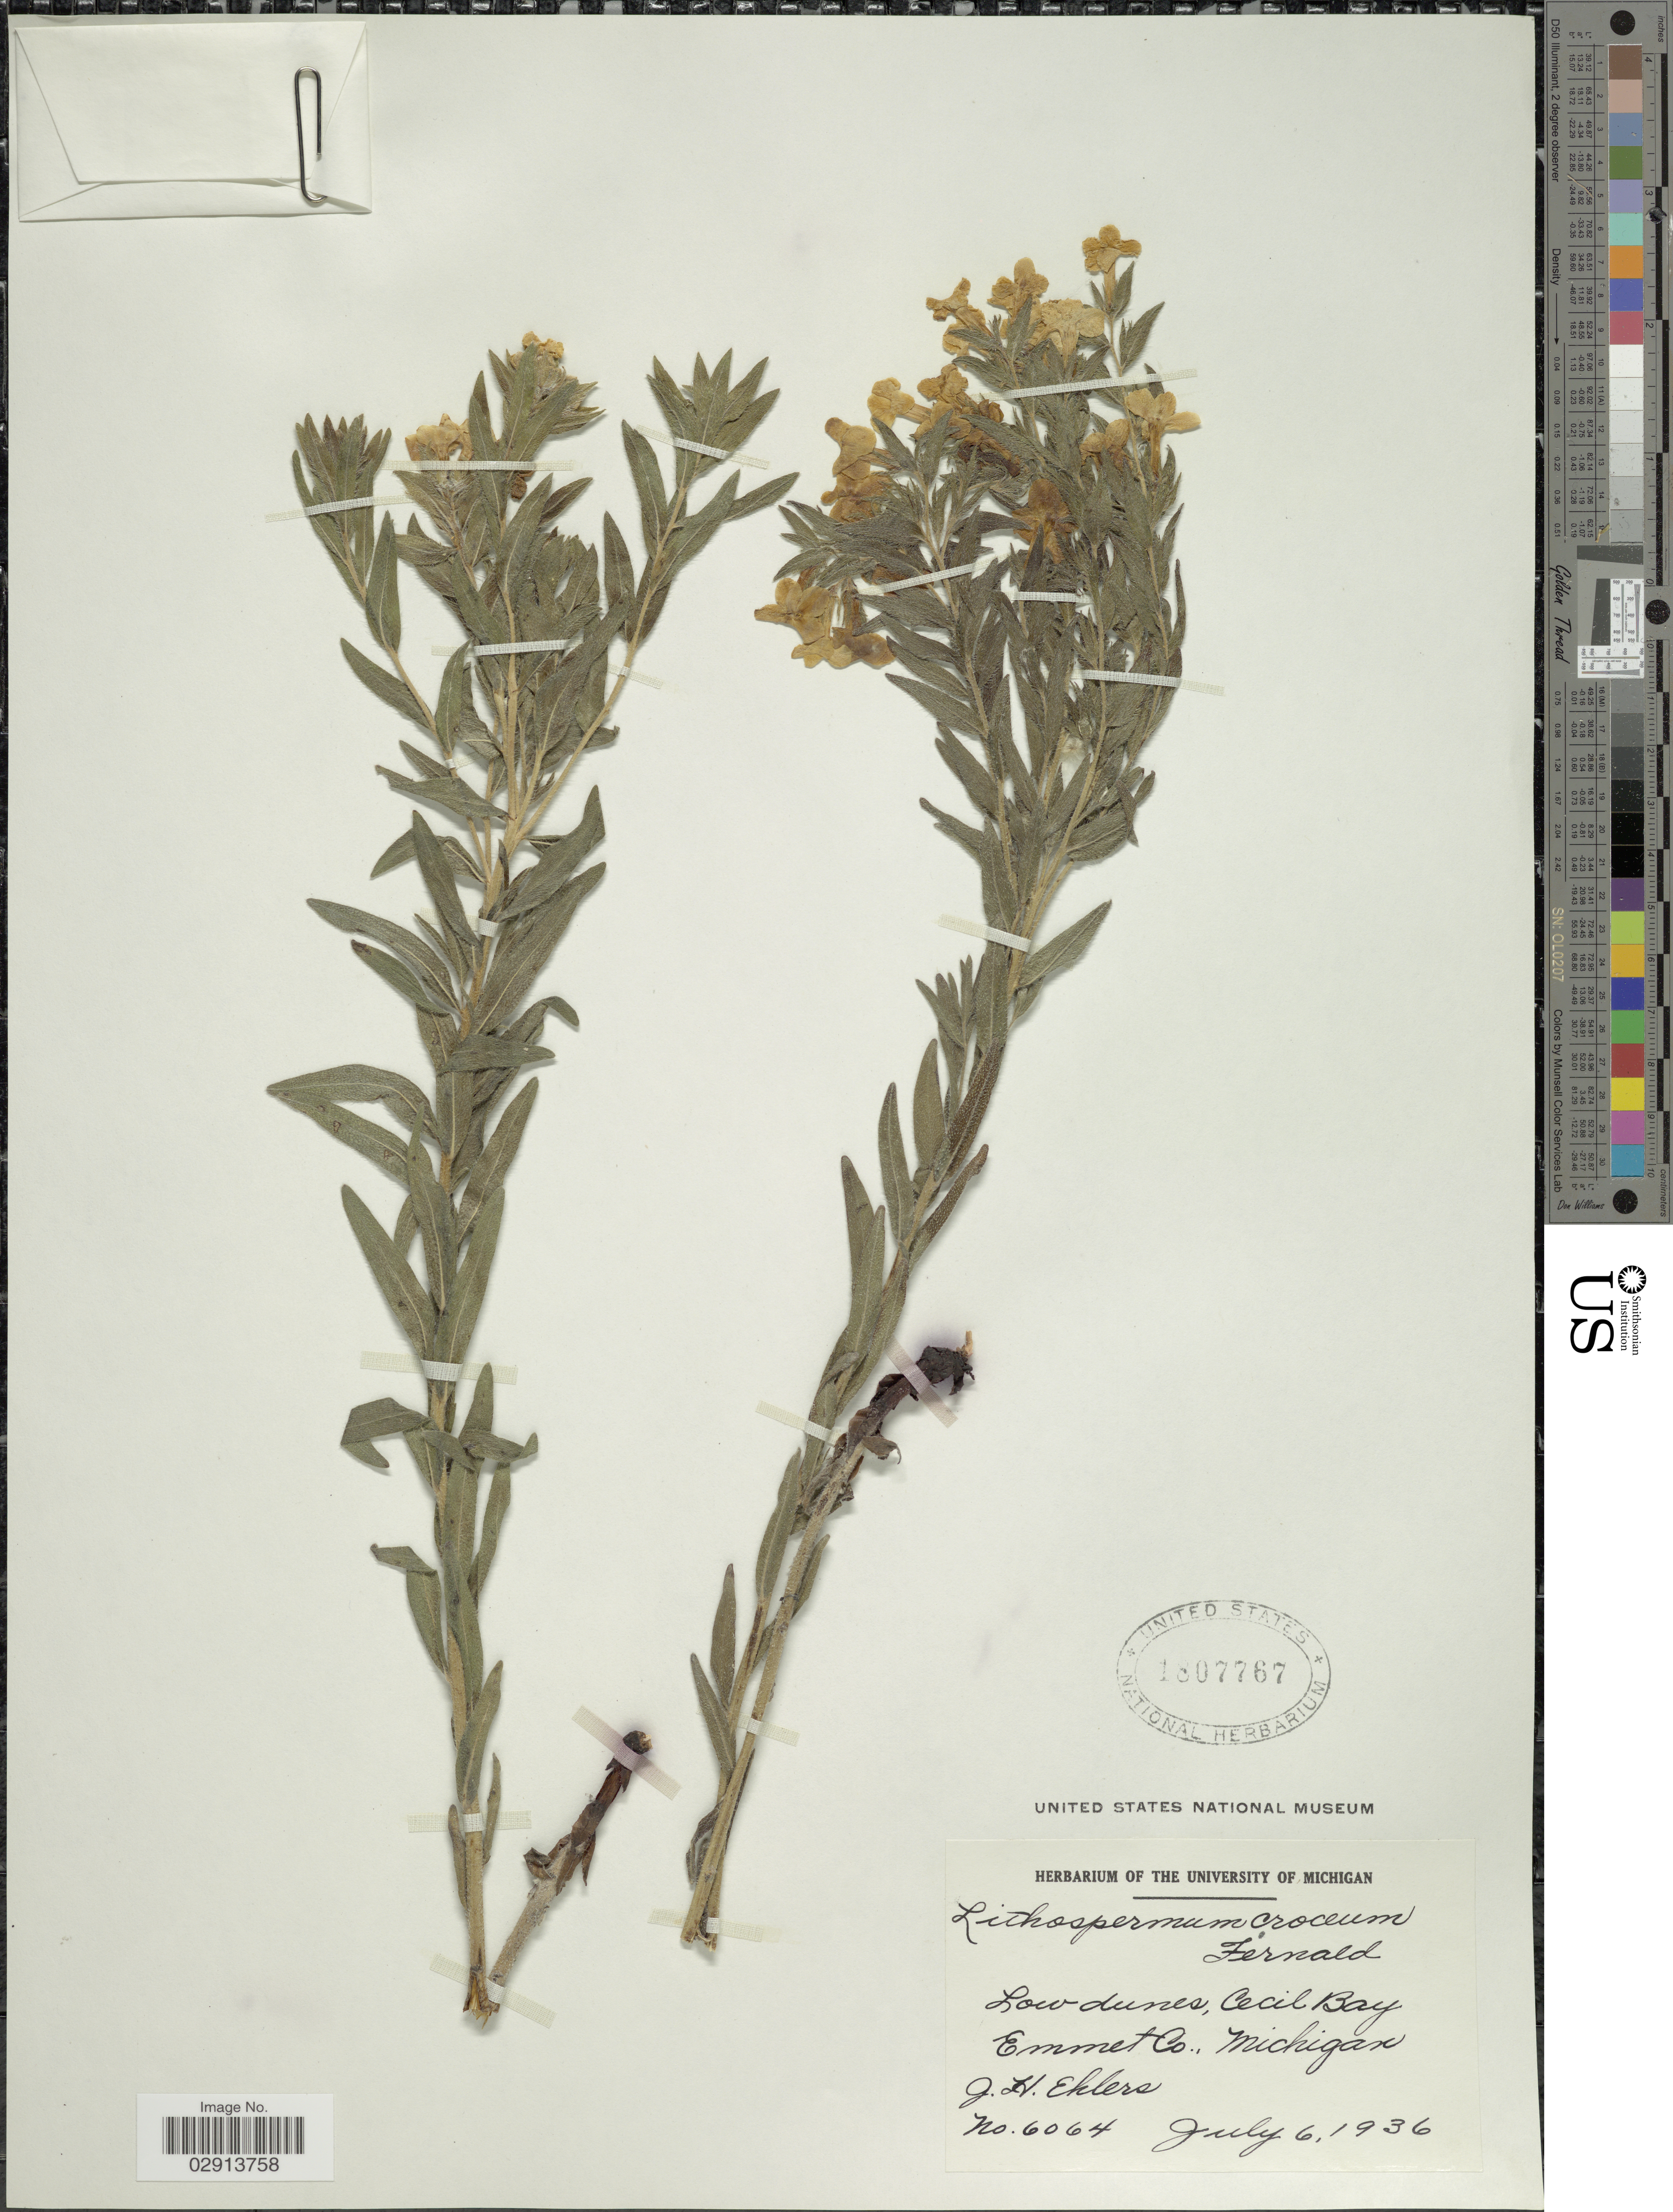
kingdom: Plantae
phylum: Tracheophyta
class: Magnoliopsida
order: Boraginales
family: Boraginaceae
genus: Lithospermum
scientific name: Lithospermum caroliniense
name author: (J.F. Gmel.) MacMill.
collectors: J. H. Ehlers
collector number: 6064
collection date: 1936-07-06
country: United States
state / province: Michigan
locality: Low dunes, Cecil Bay Emmet Co., Michigan.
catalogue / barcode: US 1807767